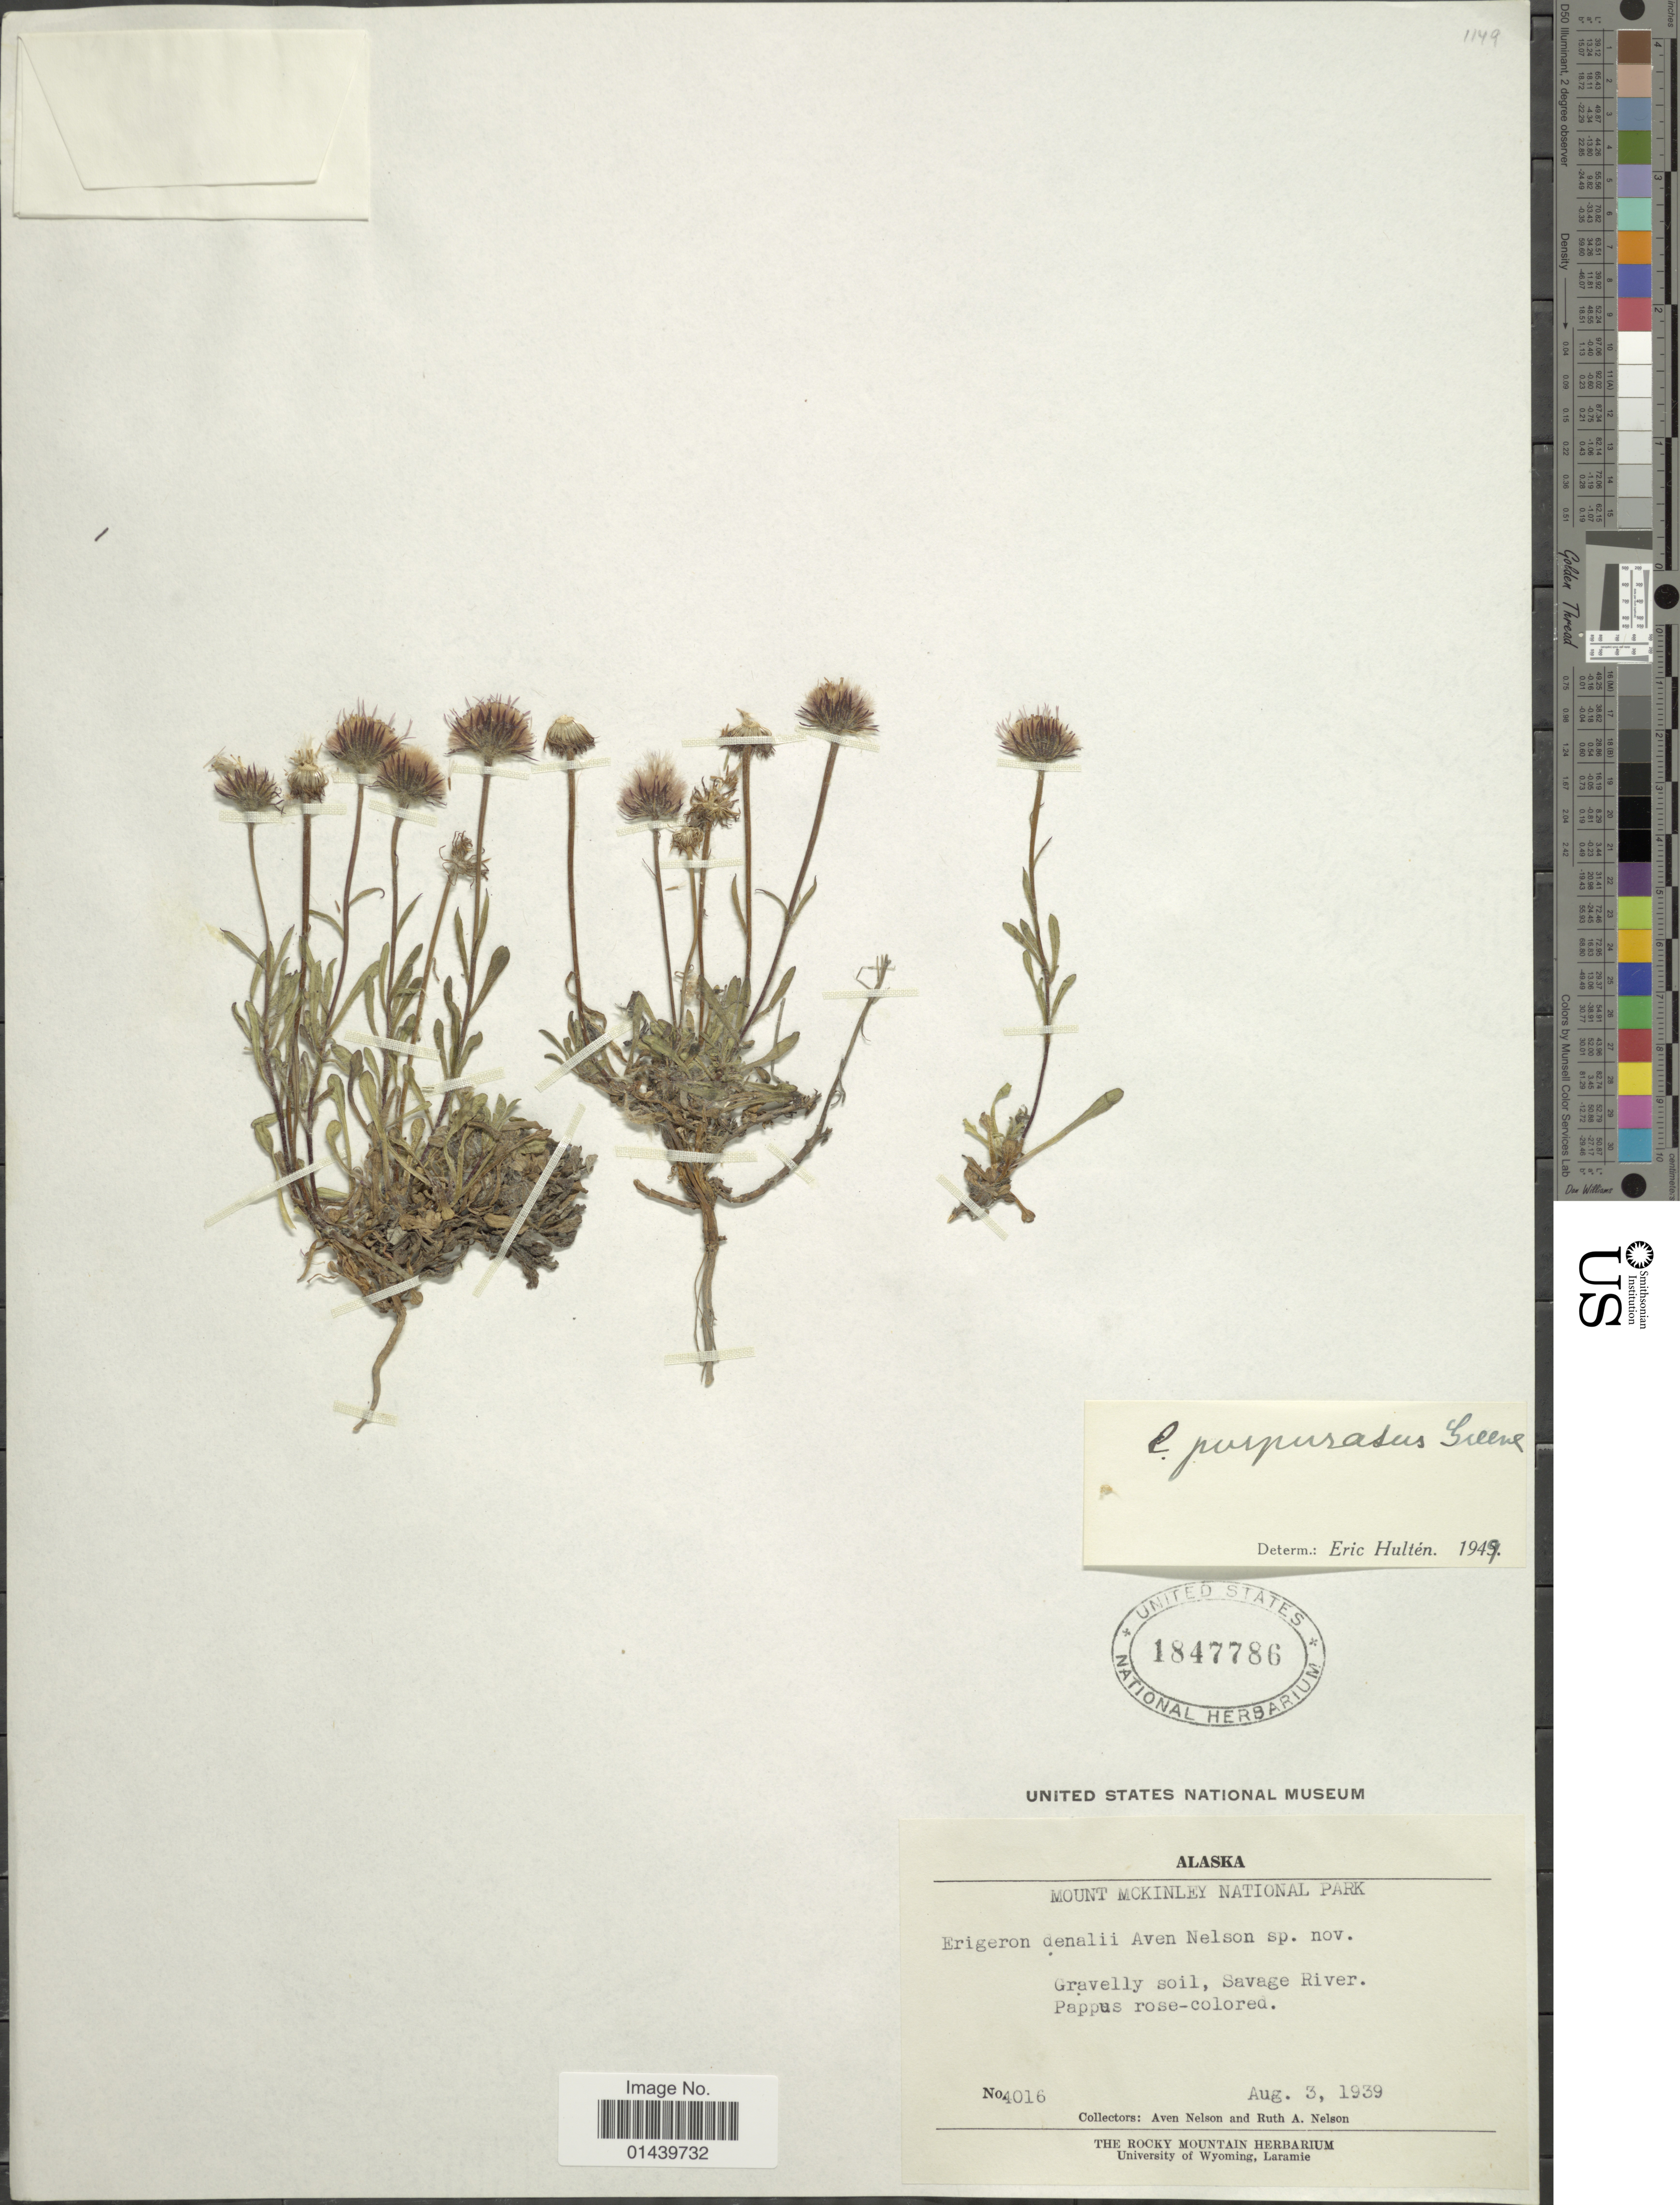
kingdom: Plantae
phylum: Tracheophyta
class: Magnoliopsida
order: Asterales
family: Asteraceae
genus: Erigeron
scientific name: Erigeron purpuratus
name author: Greene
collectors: A. Nelson & R. A. Nelson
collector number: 4016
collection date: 1939-08-03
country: United States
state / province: Alaska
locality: Gravelly soil, Savage River.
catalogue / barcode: US 1847786